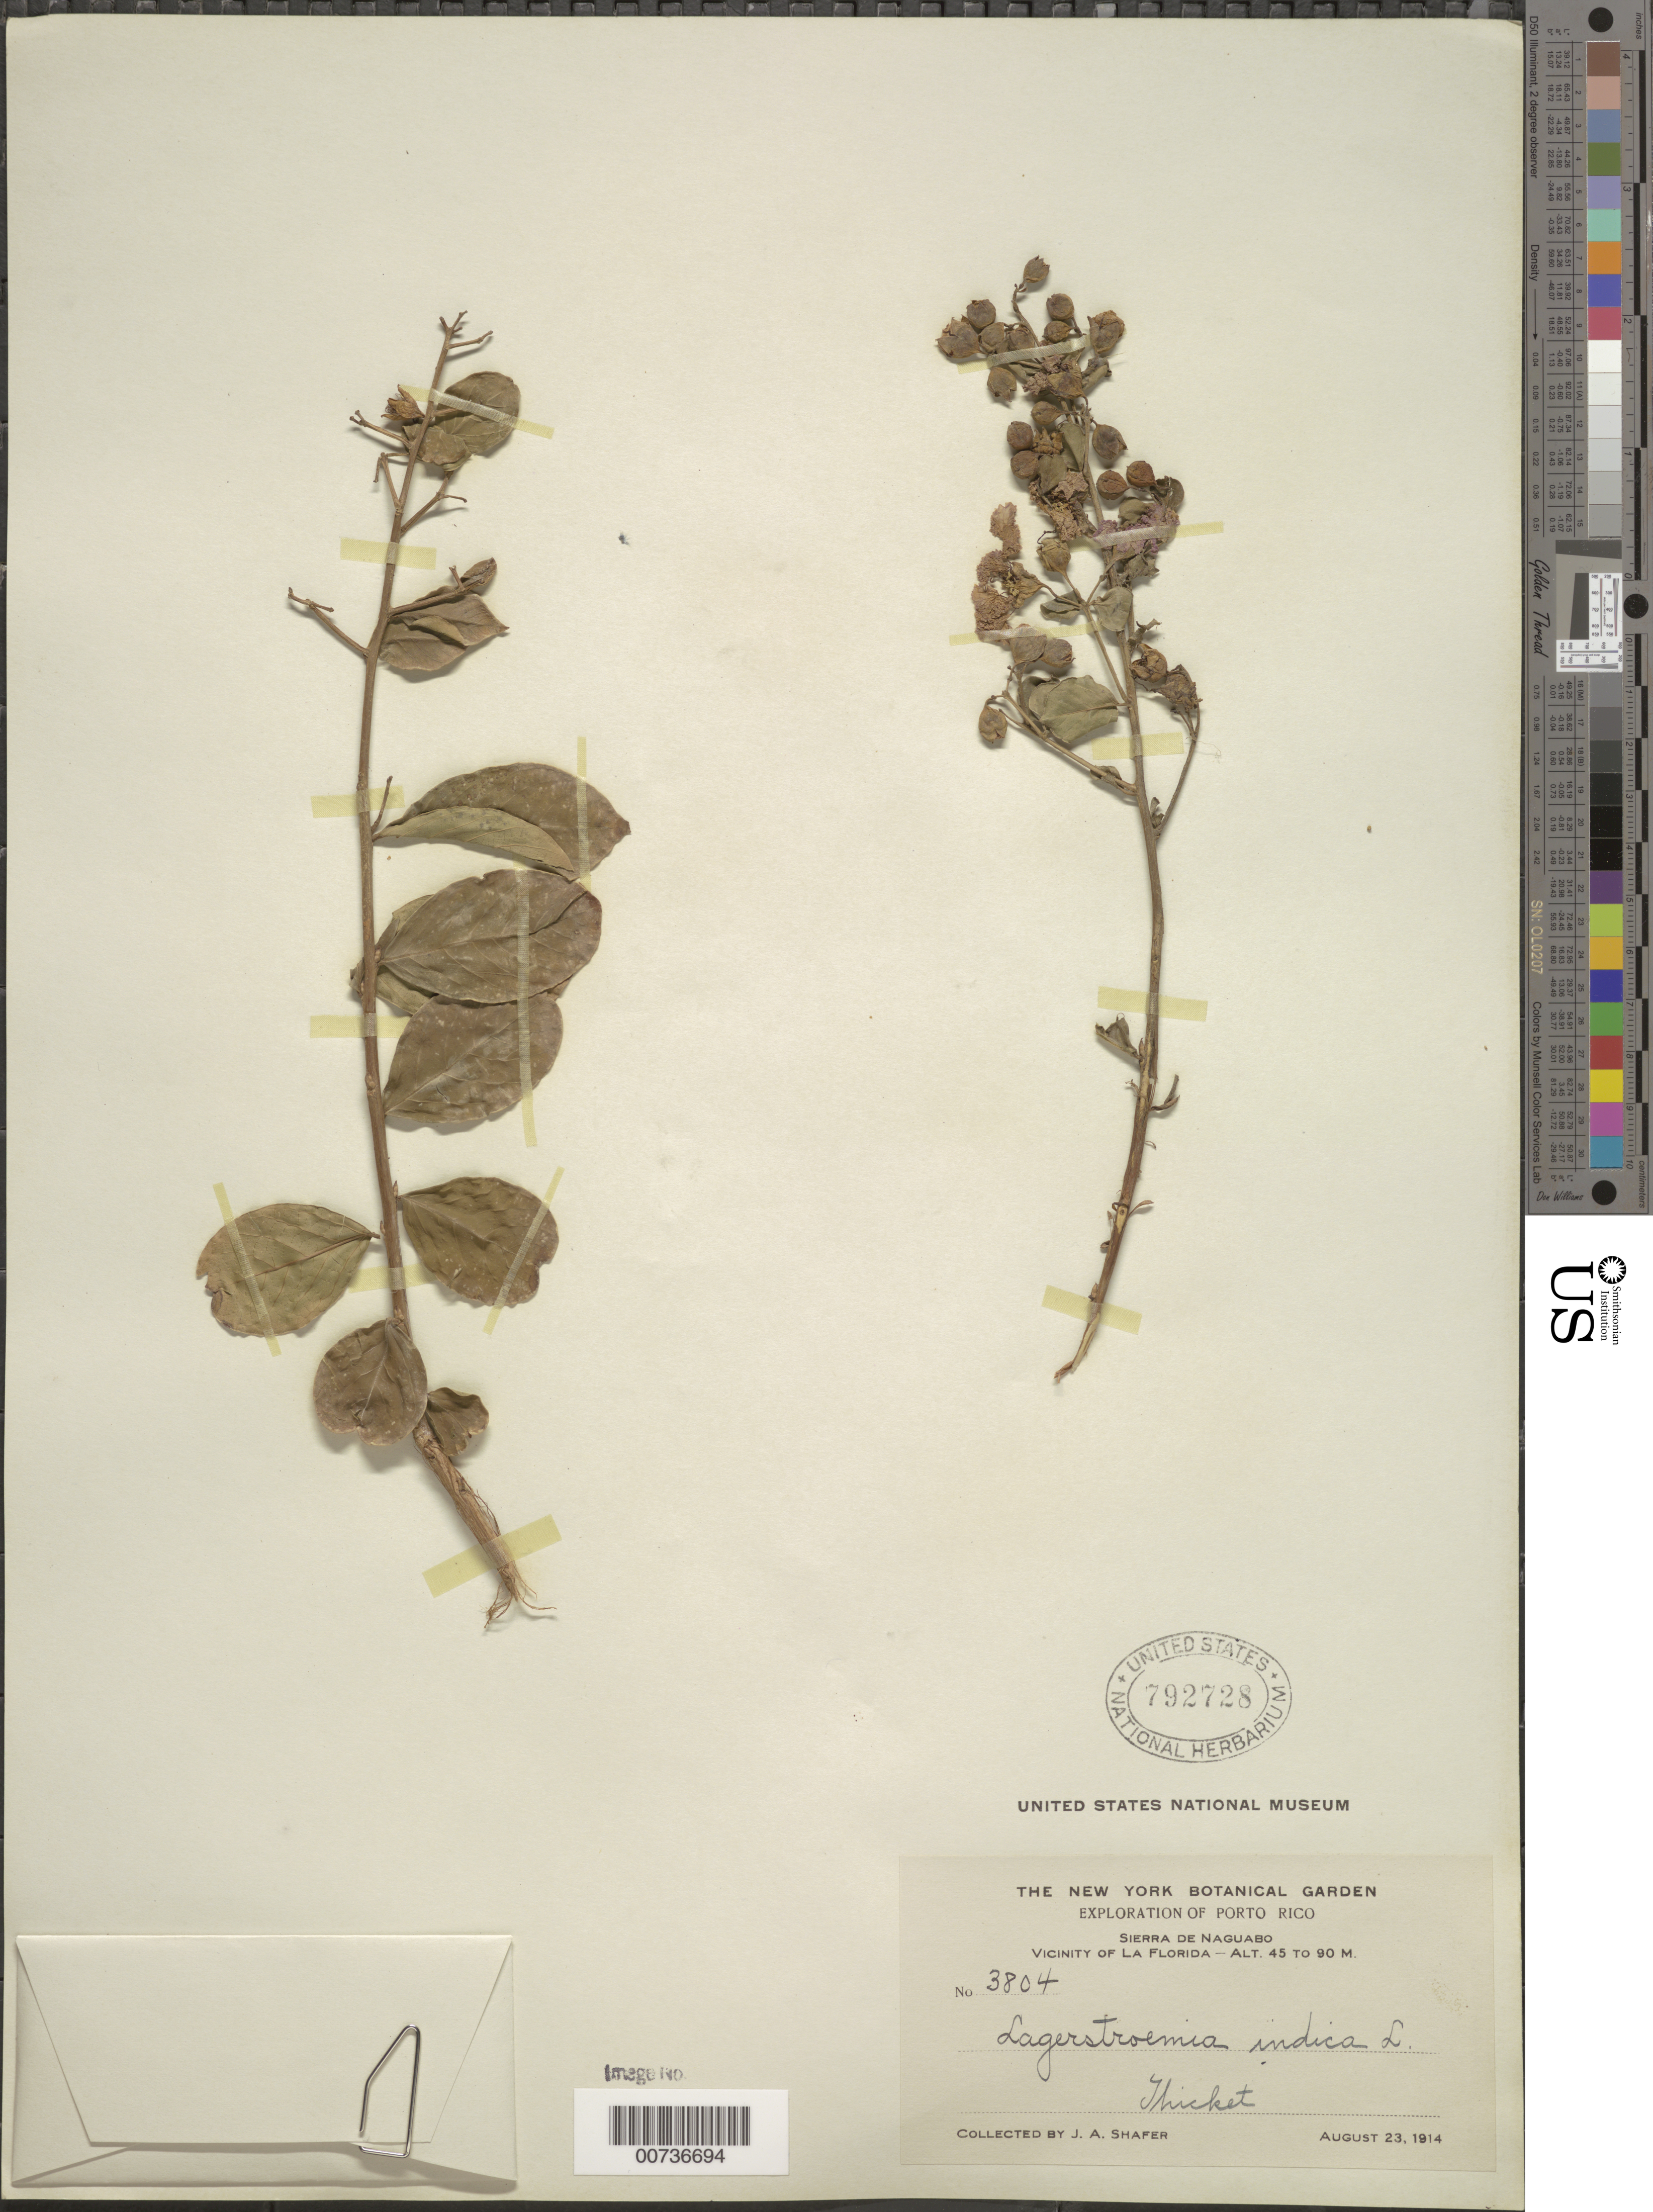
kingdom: Plantae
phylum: Tracheophyta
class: Magnoliopsida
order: Myrtales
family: Lythraceae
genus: Lagerstroemia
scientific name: Lagerstroemia indica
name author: L.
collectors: J. A. Shafer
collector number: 3804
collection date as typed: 23 Aug 1914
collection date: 1914-08-23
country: Puerto Rico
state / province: Naguabo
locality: Sierra de Naguabo, vicinity of la Florida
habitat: Thicket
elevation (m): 45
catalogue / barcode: US 792728